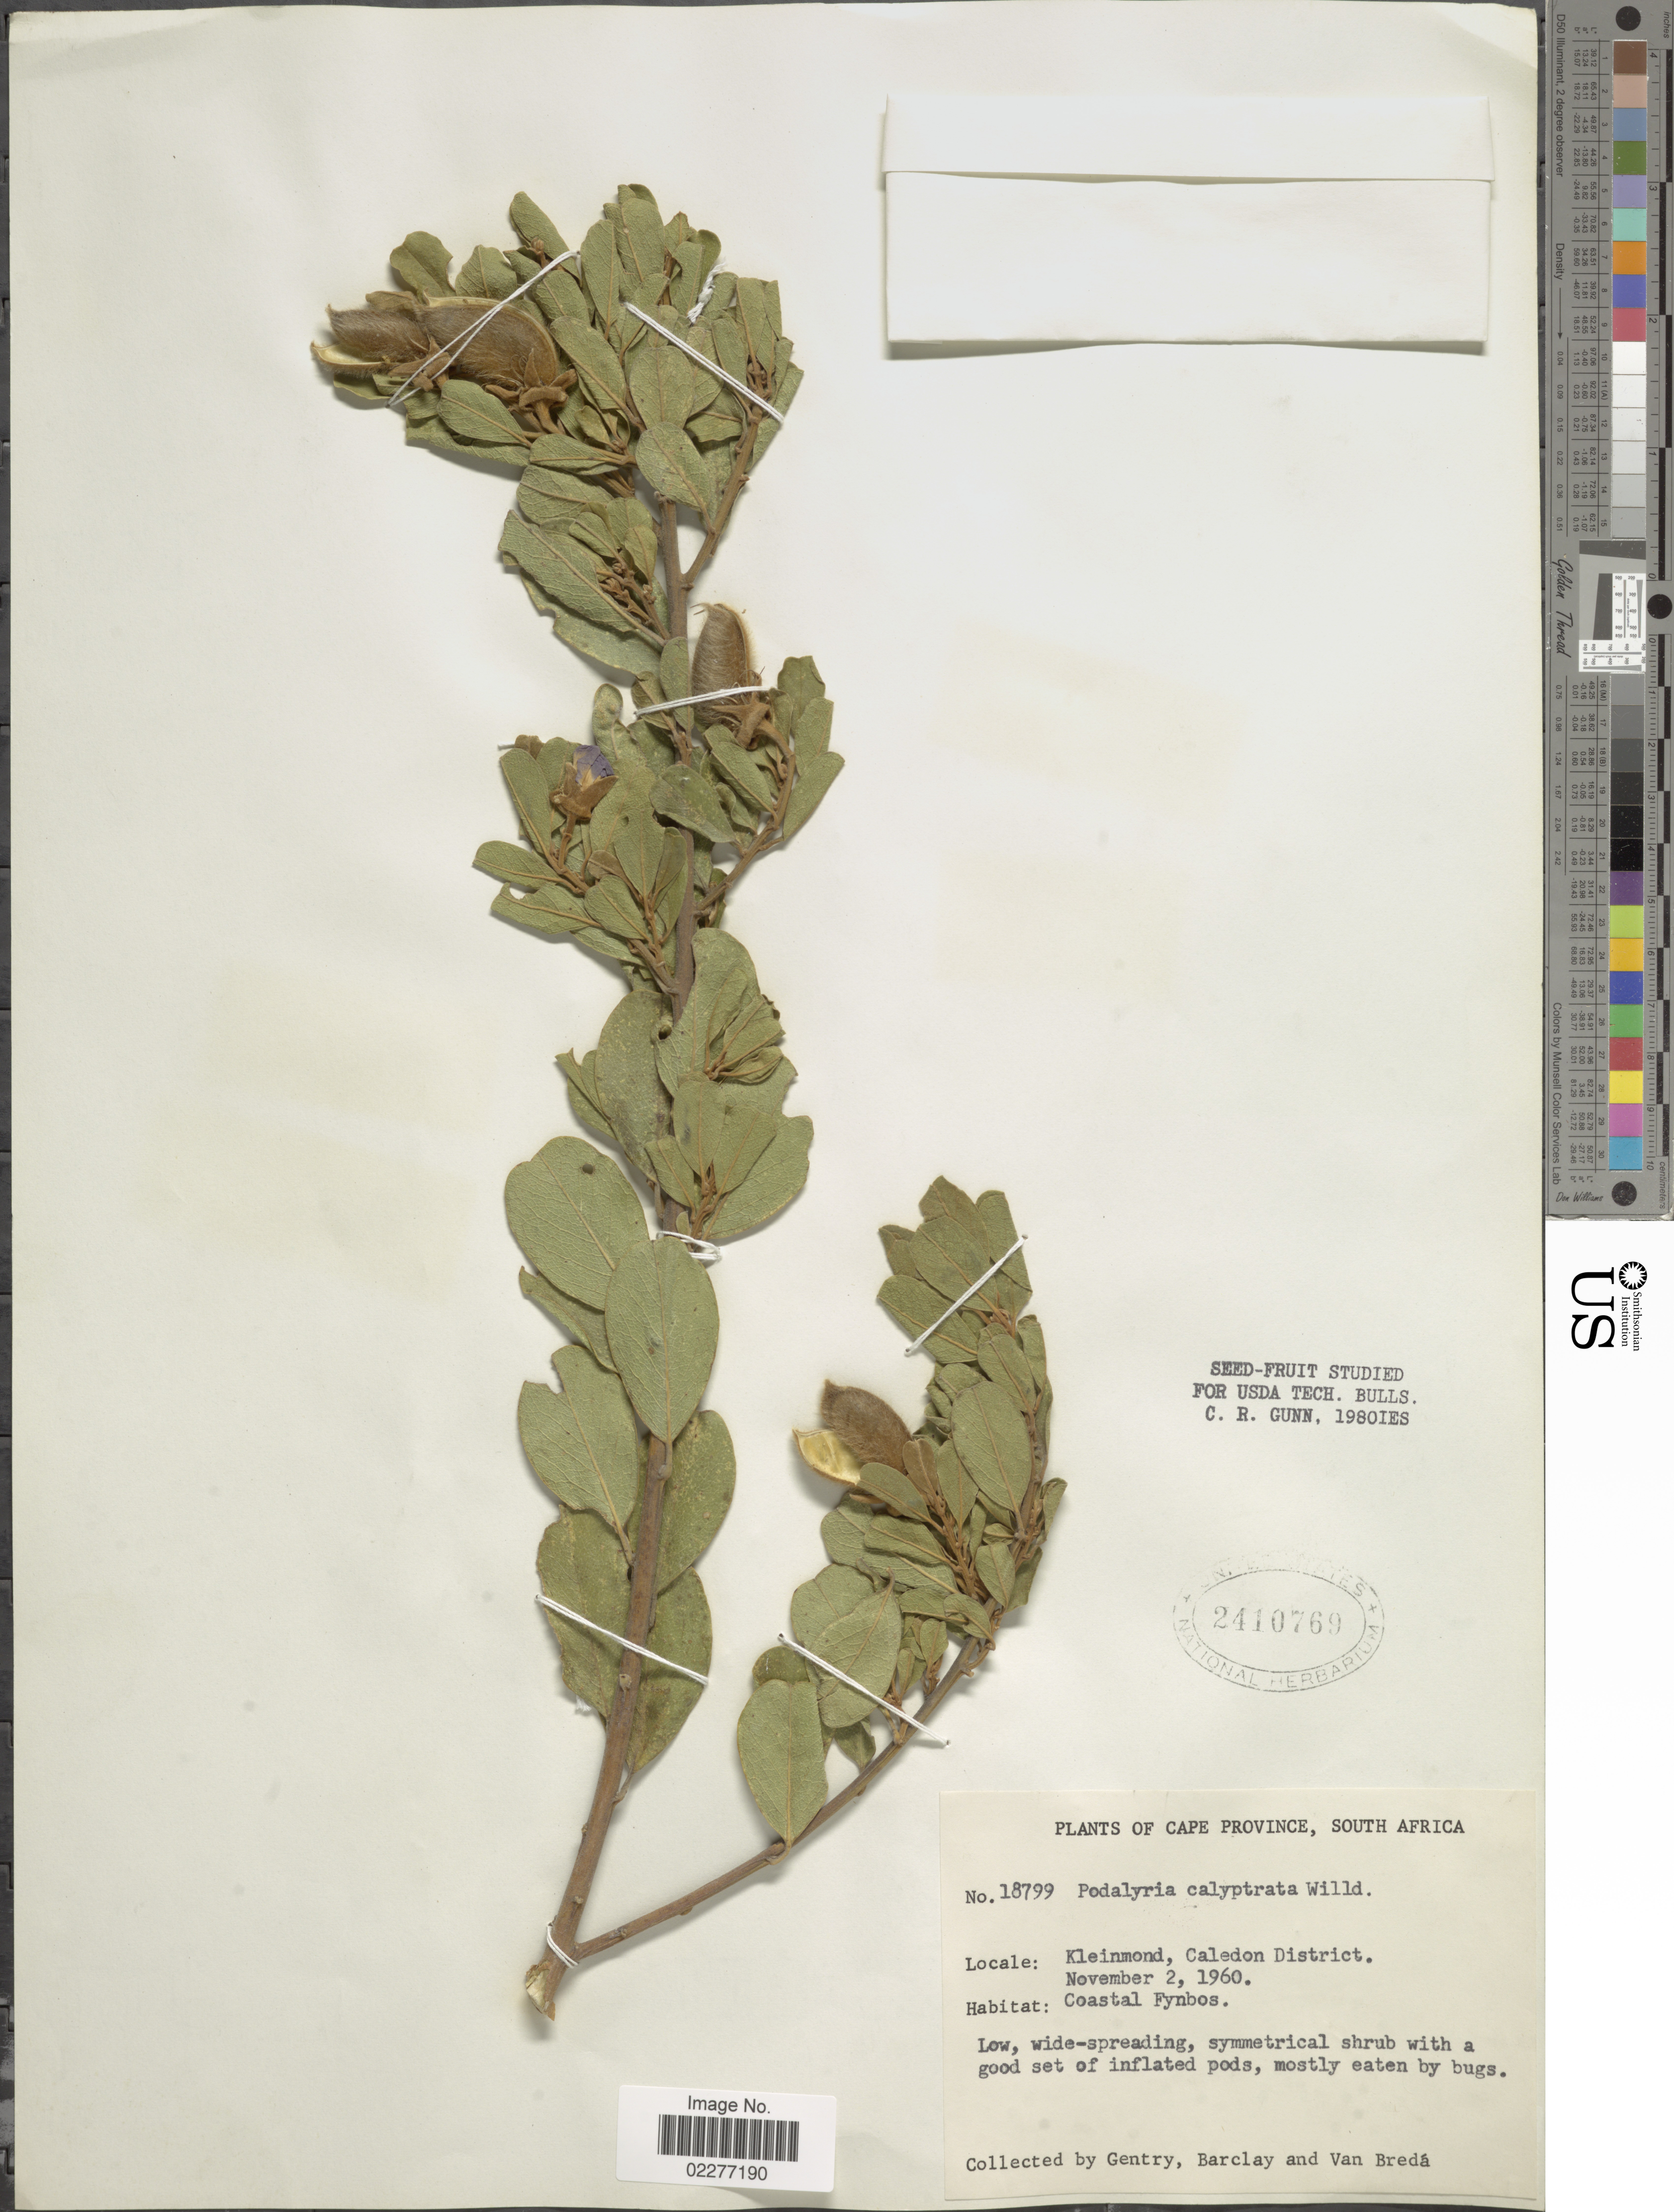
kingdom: Plantae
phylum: Tracheophyta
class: Magnoliopsida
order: Fabales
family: Fabaceae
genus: Podalyria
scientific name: Podalyria calyptrata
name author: (Retz.) Willd.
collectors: Gentry, --, -- Barclay & Van Bredá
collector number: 18799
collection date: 1960-11-02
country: South Africa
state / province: Western Cape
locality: Kleinmond, Caledon District, Coastal Fynbos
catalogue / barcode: US 2410769